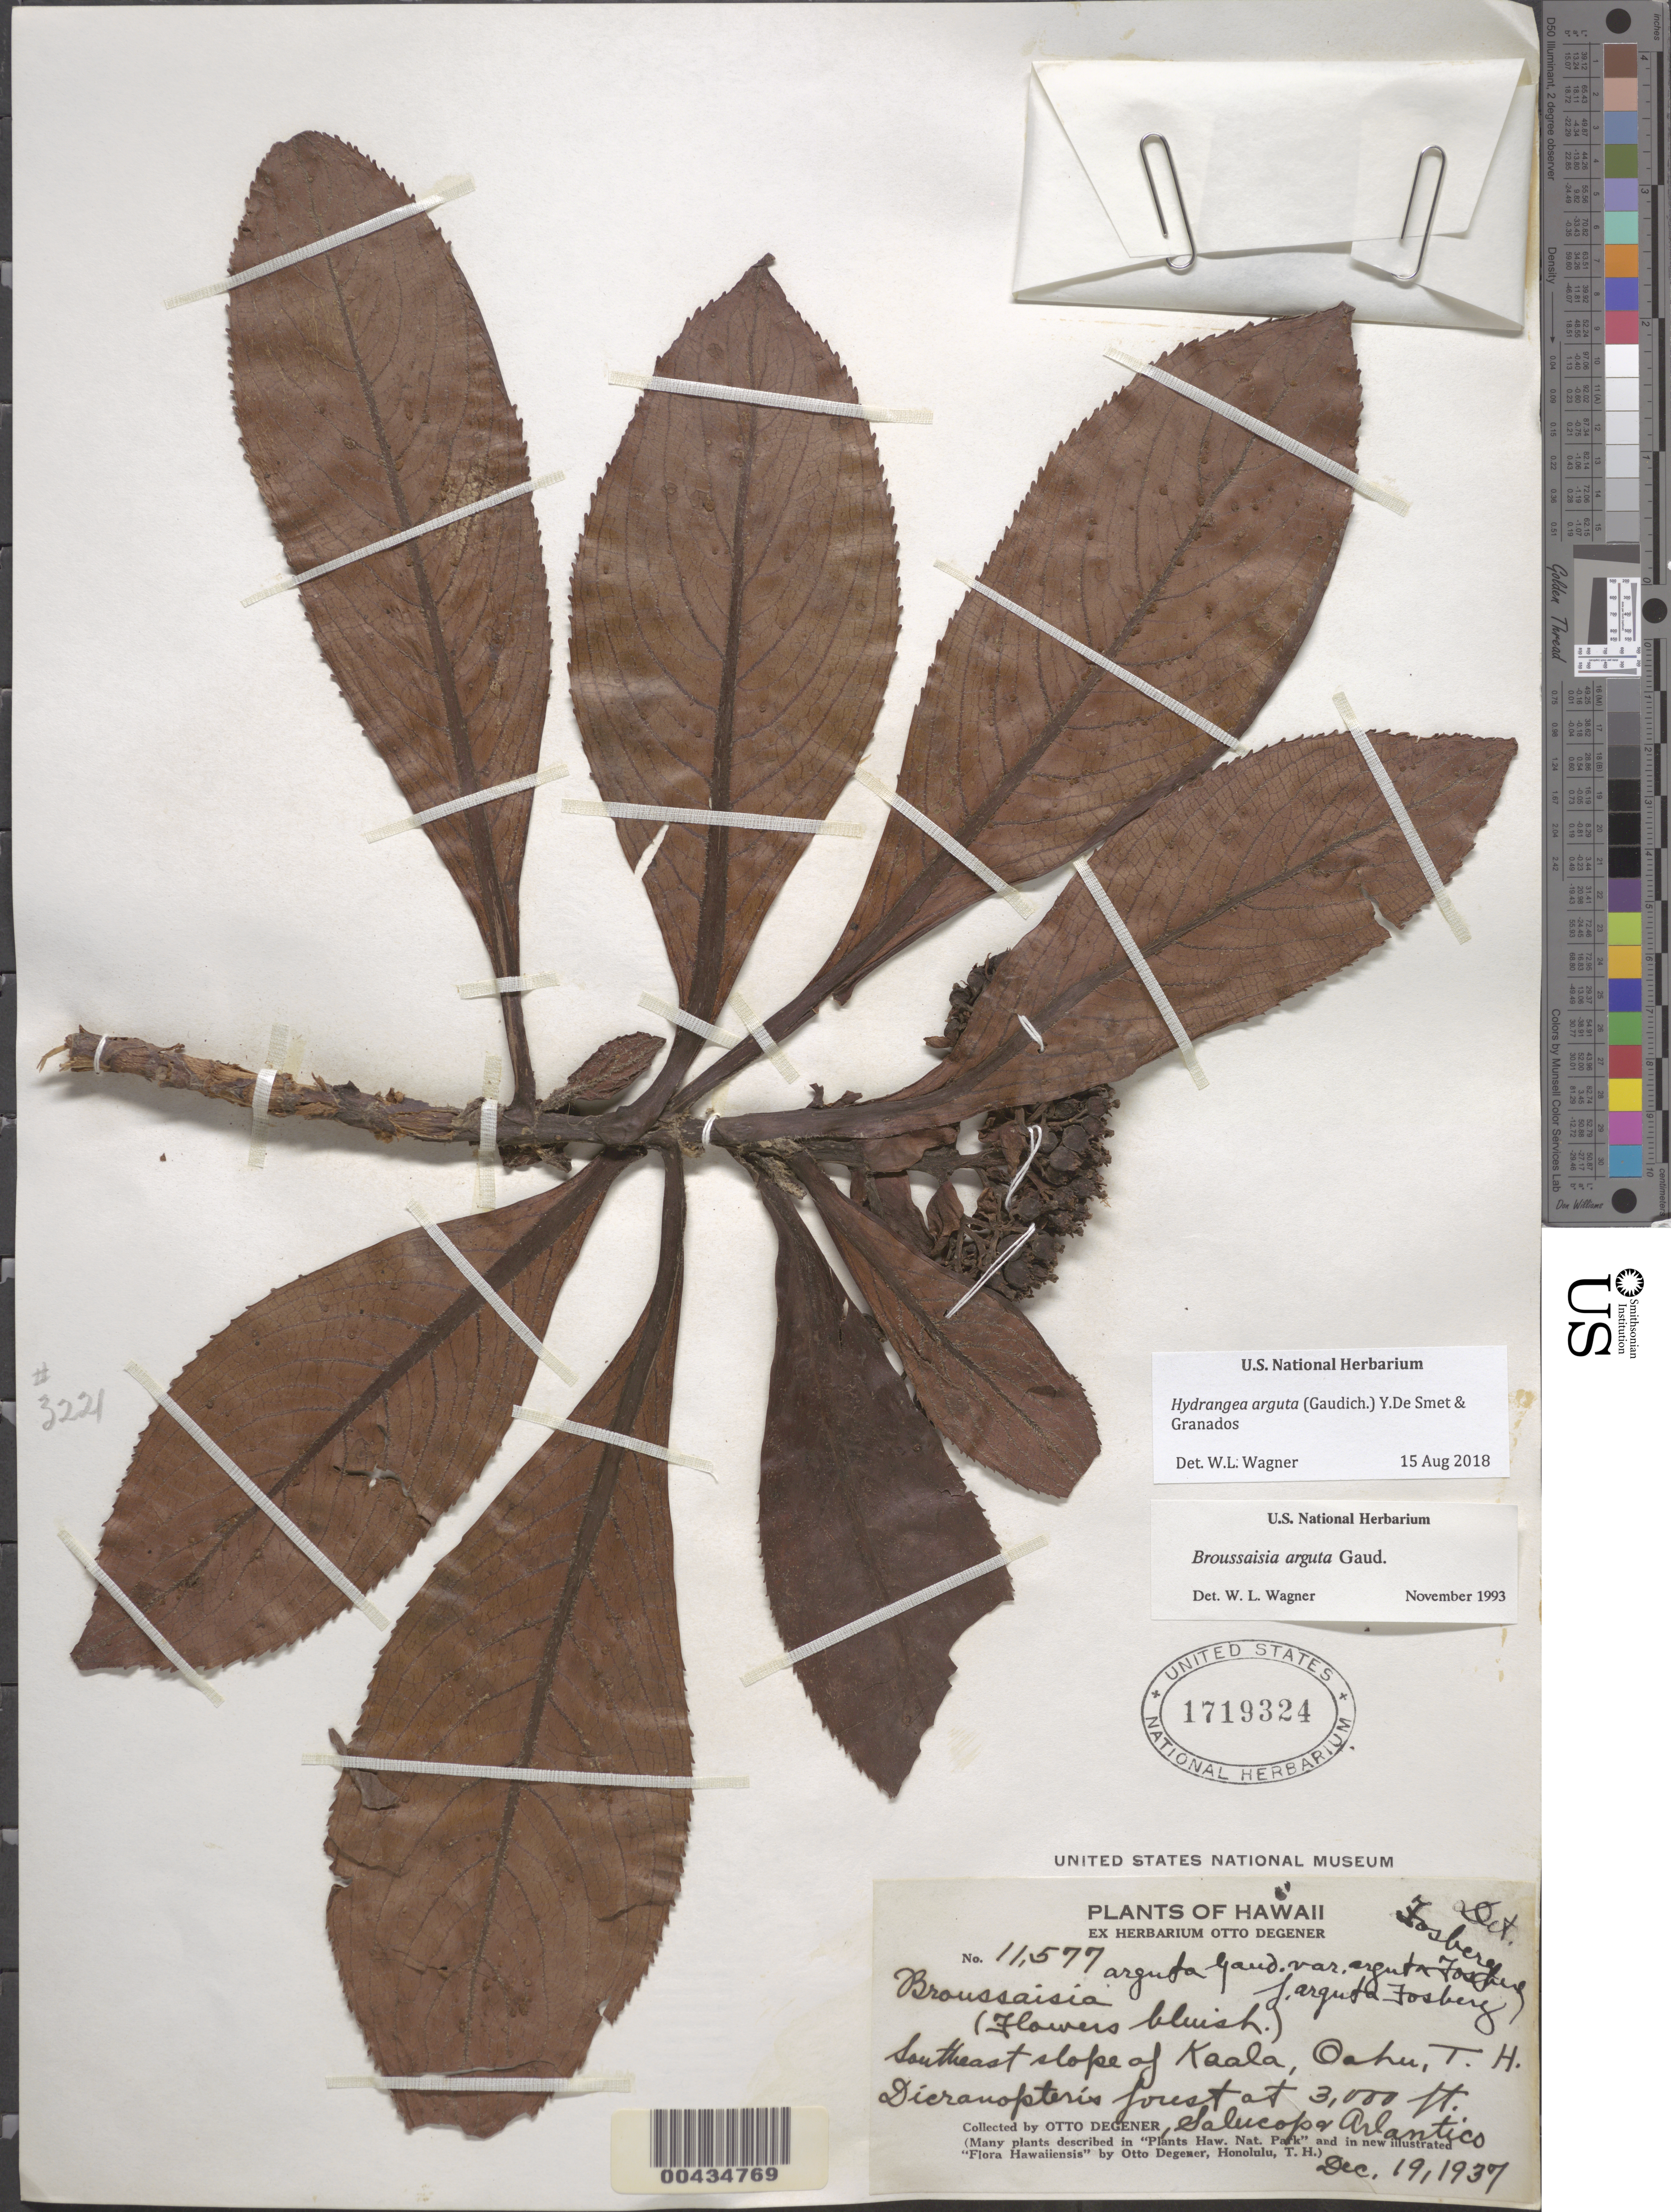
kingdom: Plantae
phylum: Tracheophyta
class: Magnoliopsida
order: Cornales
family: Hydrangeaceae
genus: Hydrangea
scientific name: Hydrangea arguta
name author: (Gaudich.) Y. De Smet & C. Granados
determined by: Wagner, W. L., (BOT), Smithsonian Institution - National Museum of Natural History (UNITED STATES)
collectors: O. Degener, -- Salucop & Arlantico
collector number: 11577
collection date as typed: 19 Dec 1937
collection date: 1937-12-19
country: United States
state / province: Hawaii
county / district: Honolulu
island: Oahu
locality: SE slope of Kaala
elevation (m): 914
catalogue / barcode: US 1719324